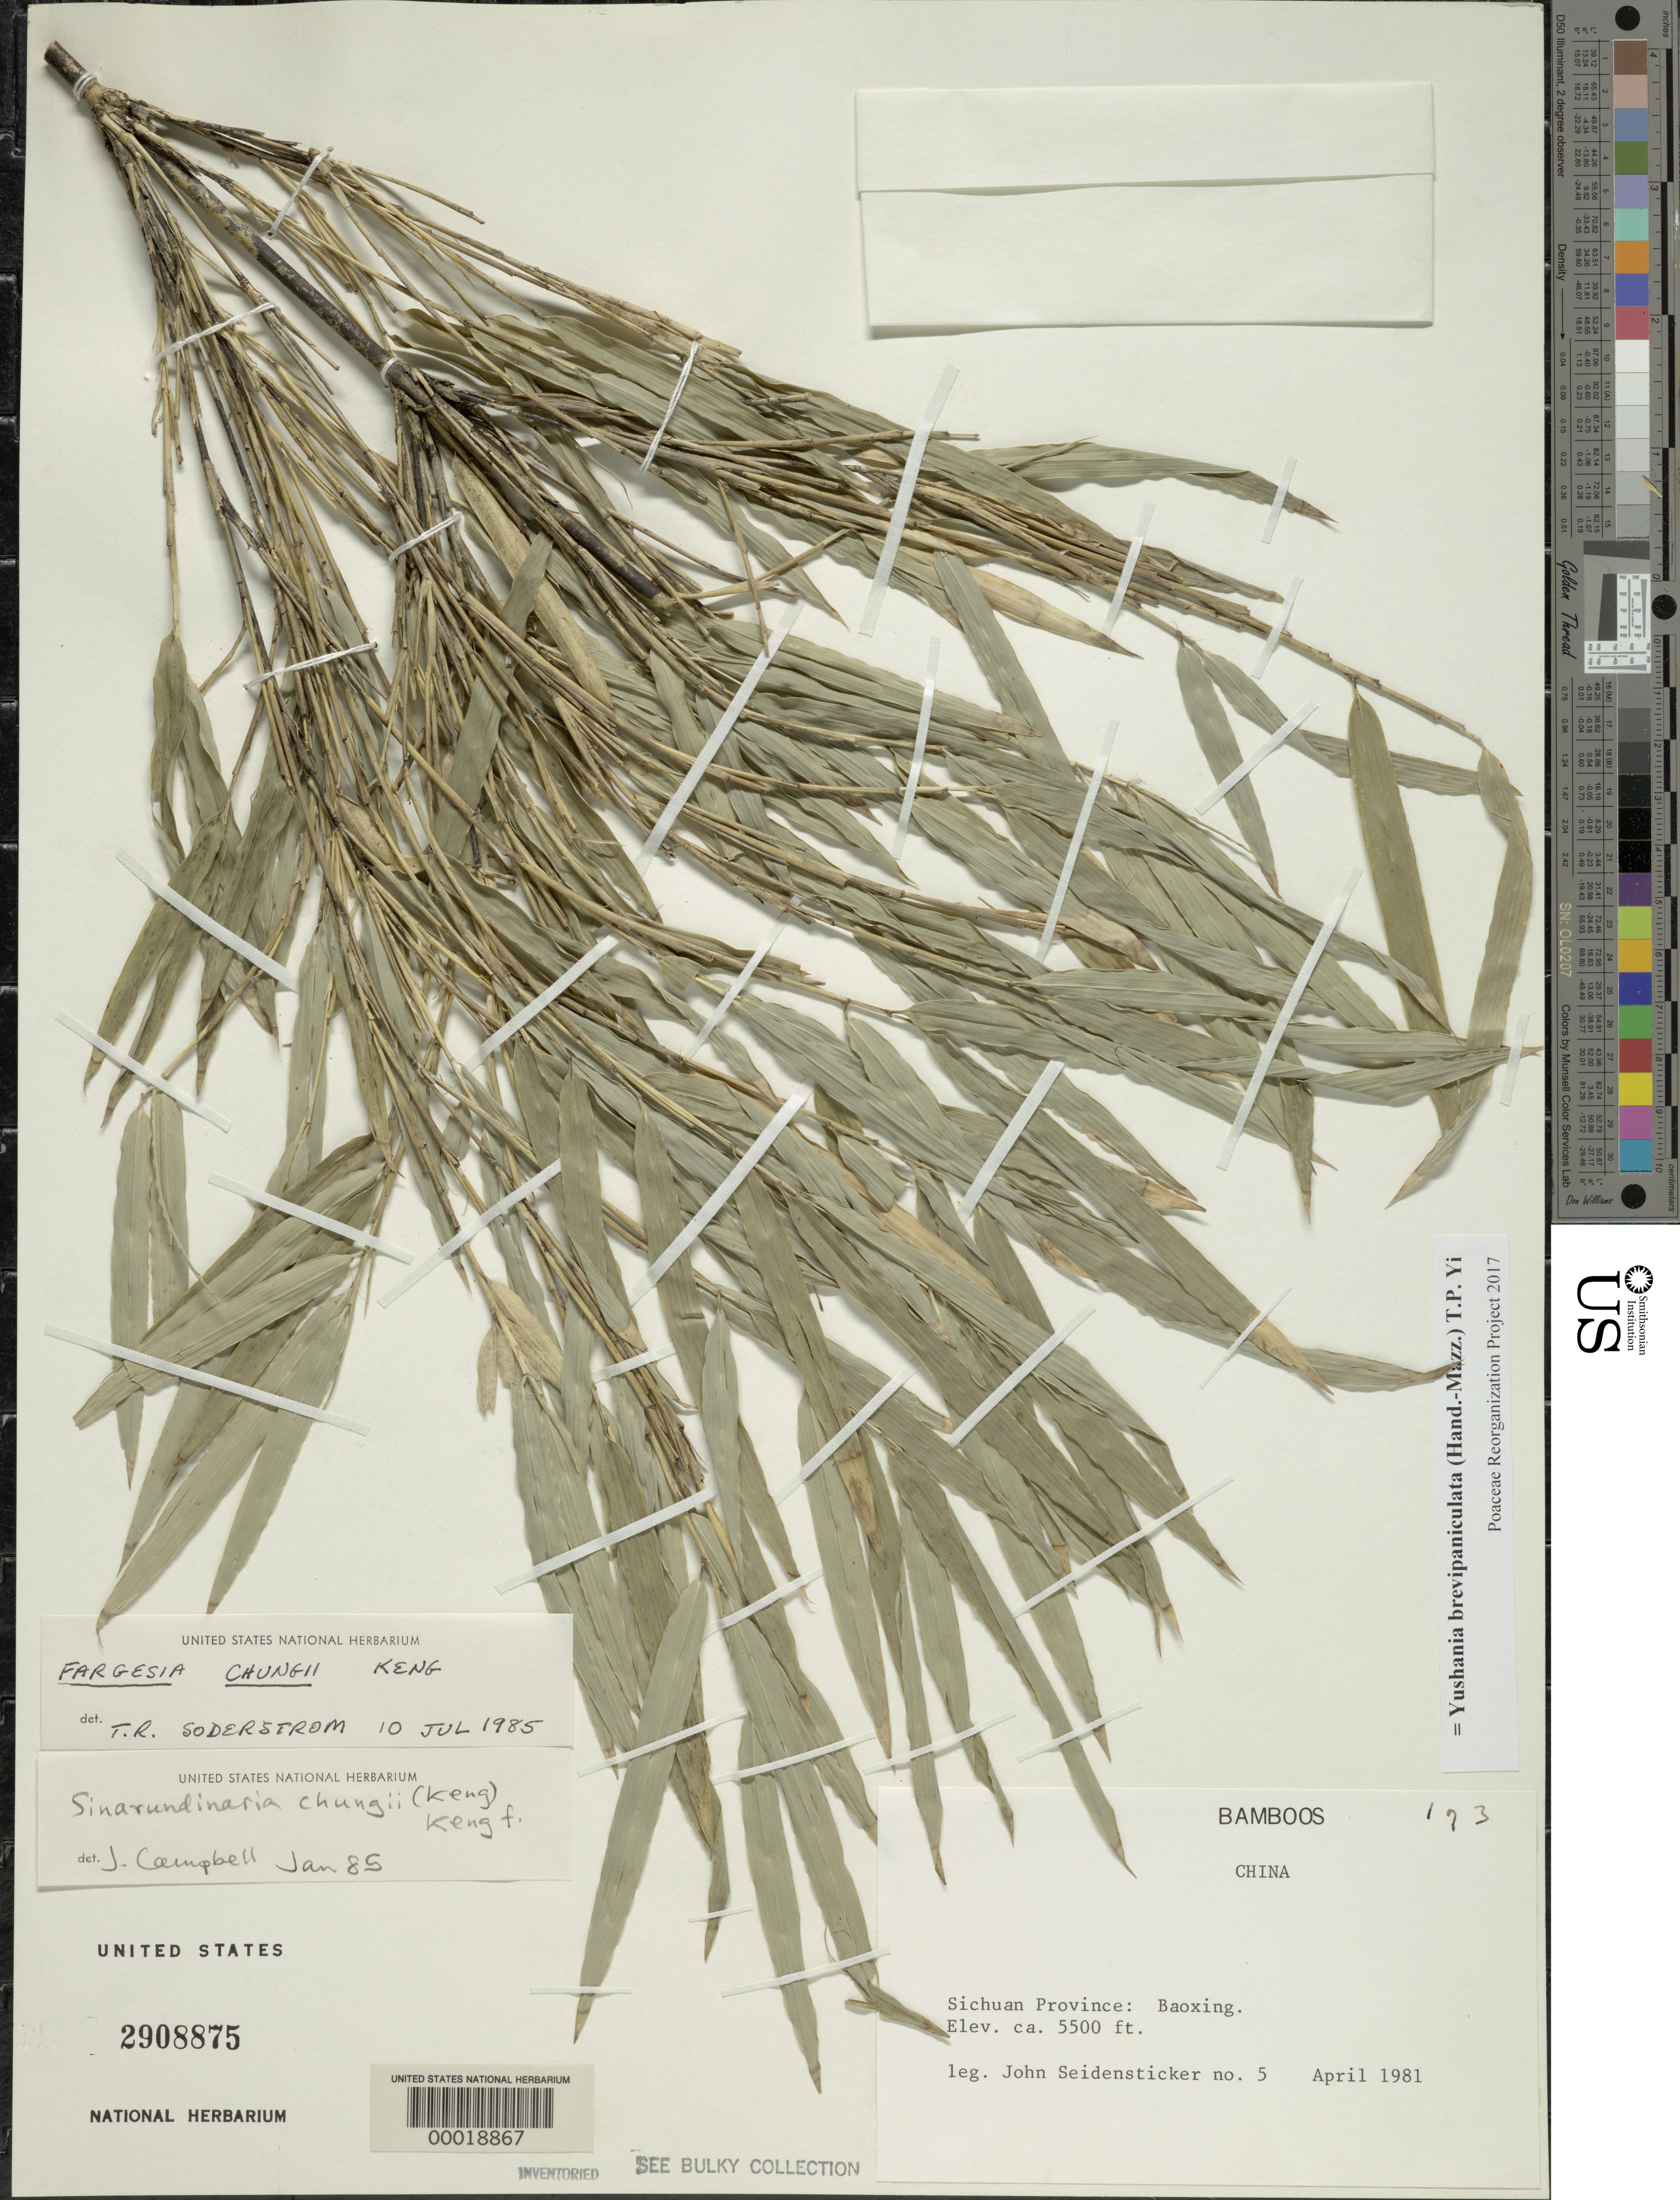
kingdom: Plantae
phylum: Tracheophyta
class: Liliopsida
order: Poales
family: Poaceae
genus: Yushania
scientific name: Yushania brevipaniculata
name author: (Hand.-Mazz.) T.P. Yi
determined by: Poaceae Reorganization Project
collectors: J. Seidensticker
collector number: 5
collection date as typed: Apr 1981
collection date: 1981-04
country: China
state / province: Sichuan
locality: Baoxing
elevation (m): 1678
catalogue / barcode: US 2908875